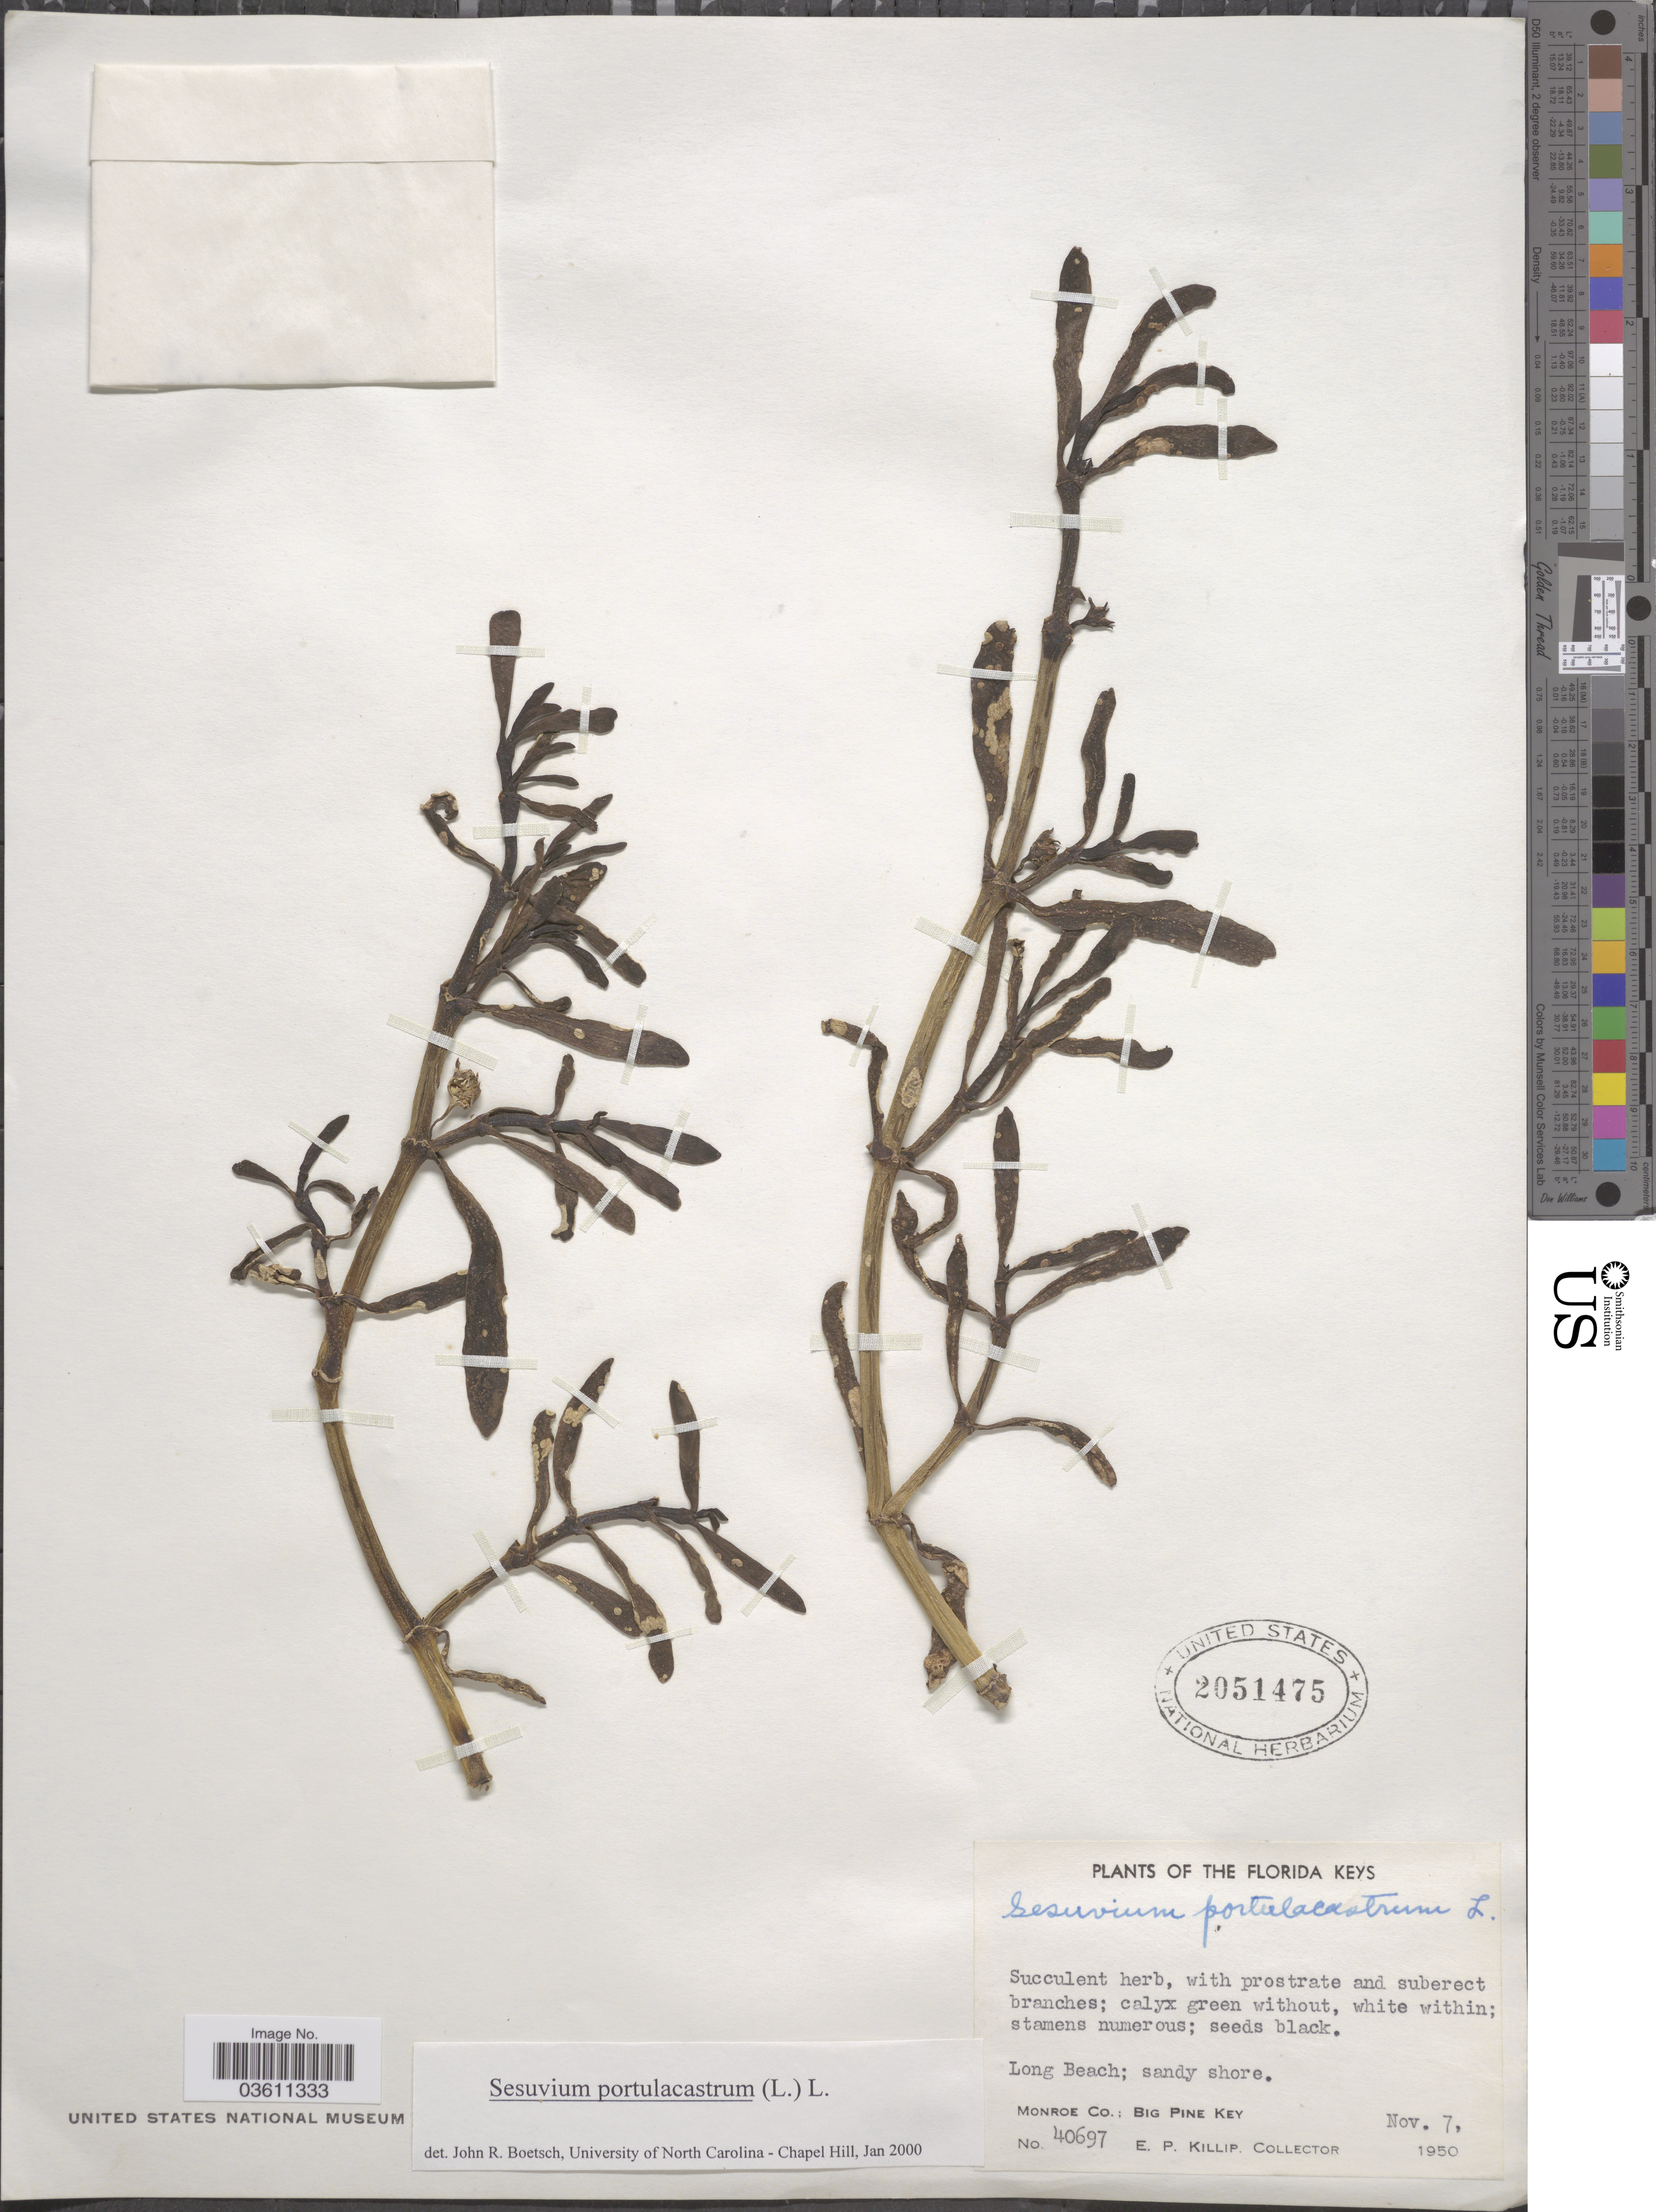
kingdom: Plantae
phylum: Tracheophyta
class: Magnoliopsida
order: Caryophyllales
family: Aizoaceae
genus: Sesuvium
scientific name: Sesuvium portulacastrum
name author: (L.) L.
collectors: E. P. Killip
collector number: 40697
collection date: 1950-11-07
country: United States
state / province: Florida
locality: The Florida Keys. Long Beach. Monroe Co.: Big Pine Key.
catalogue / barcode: US 2051475